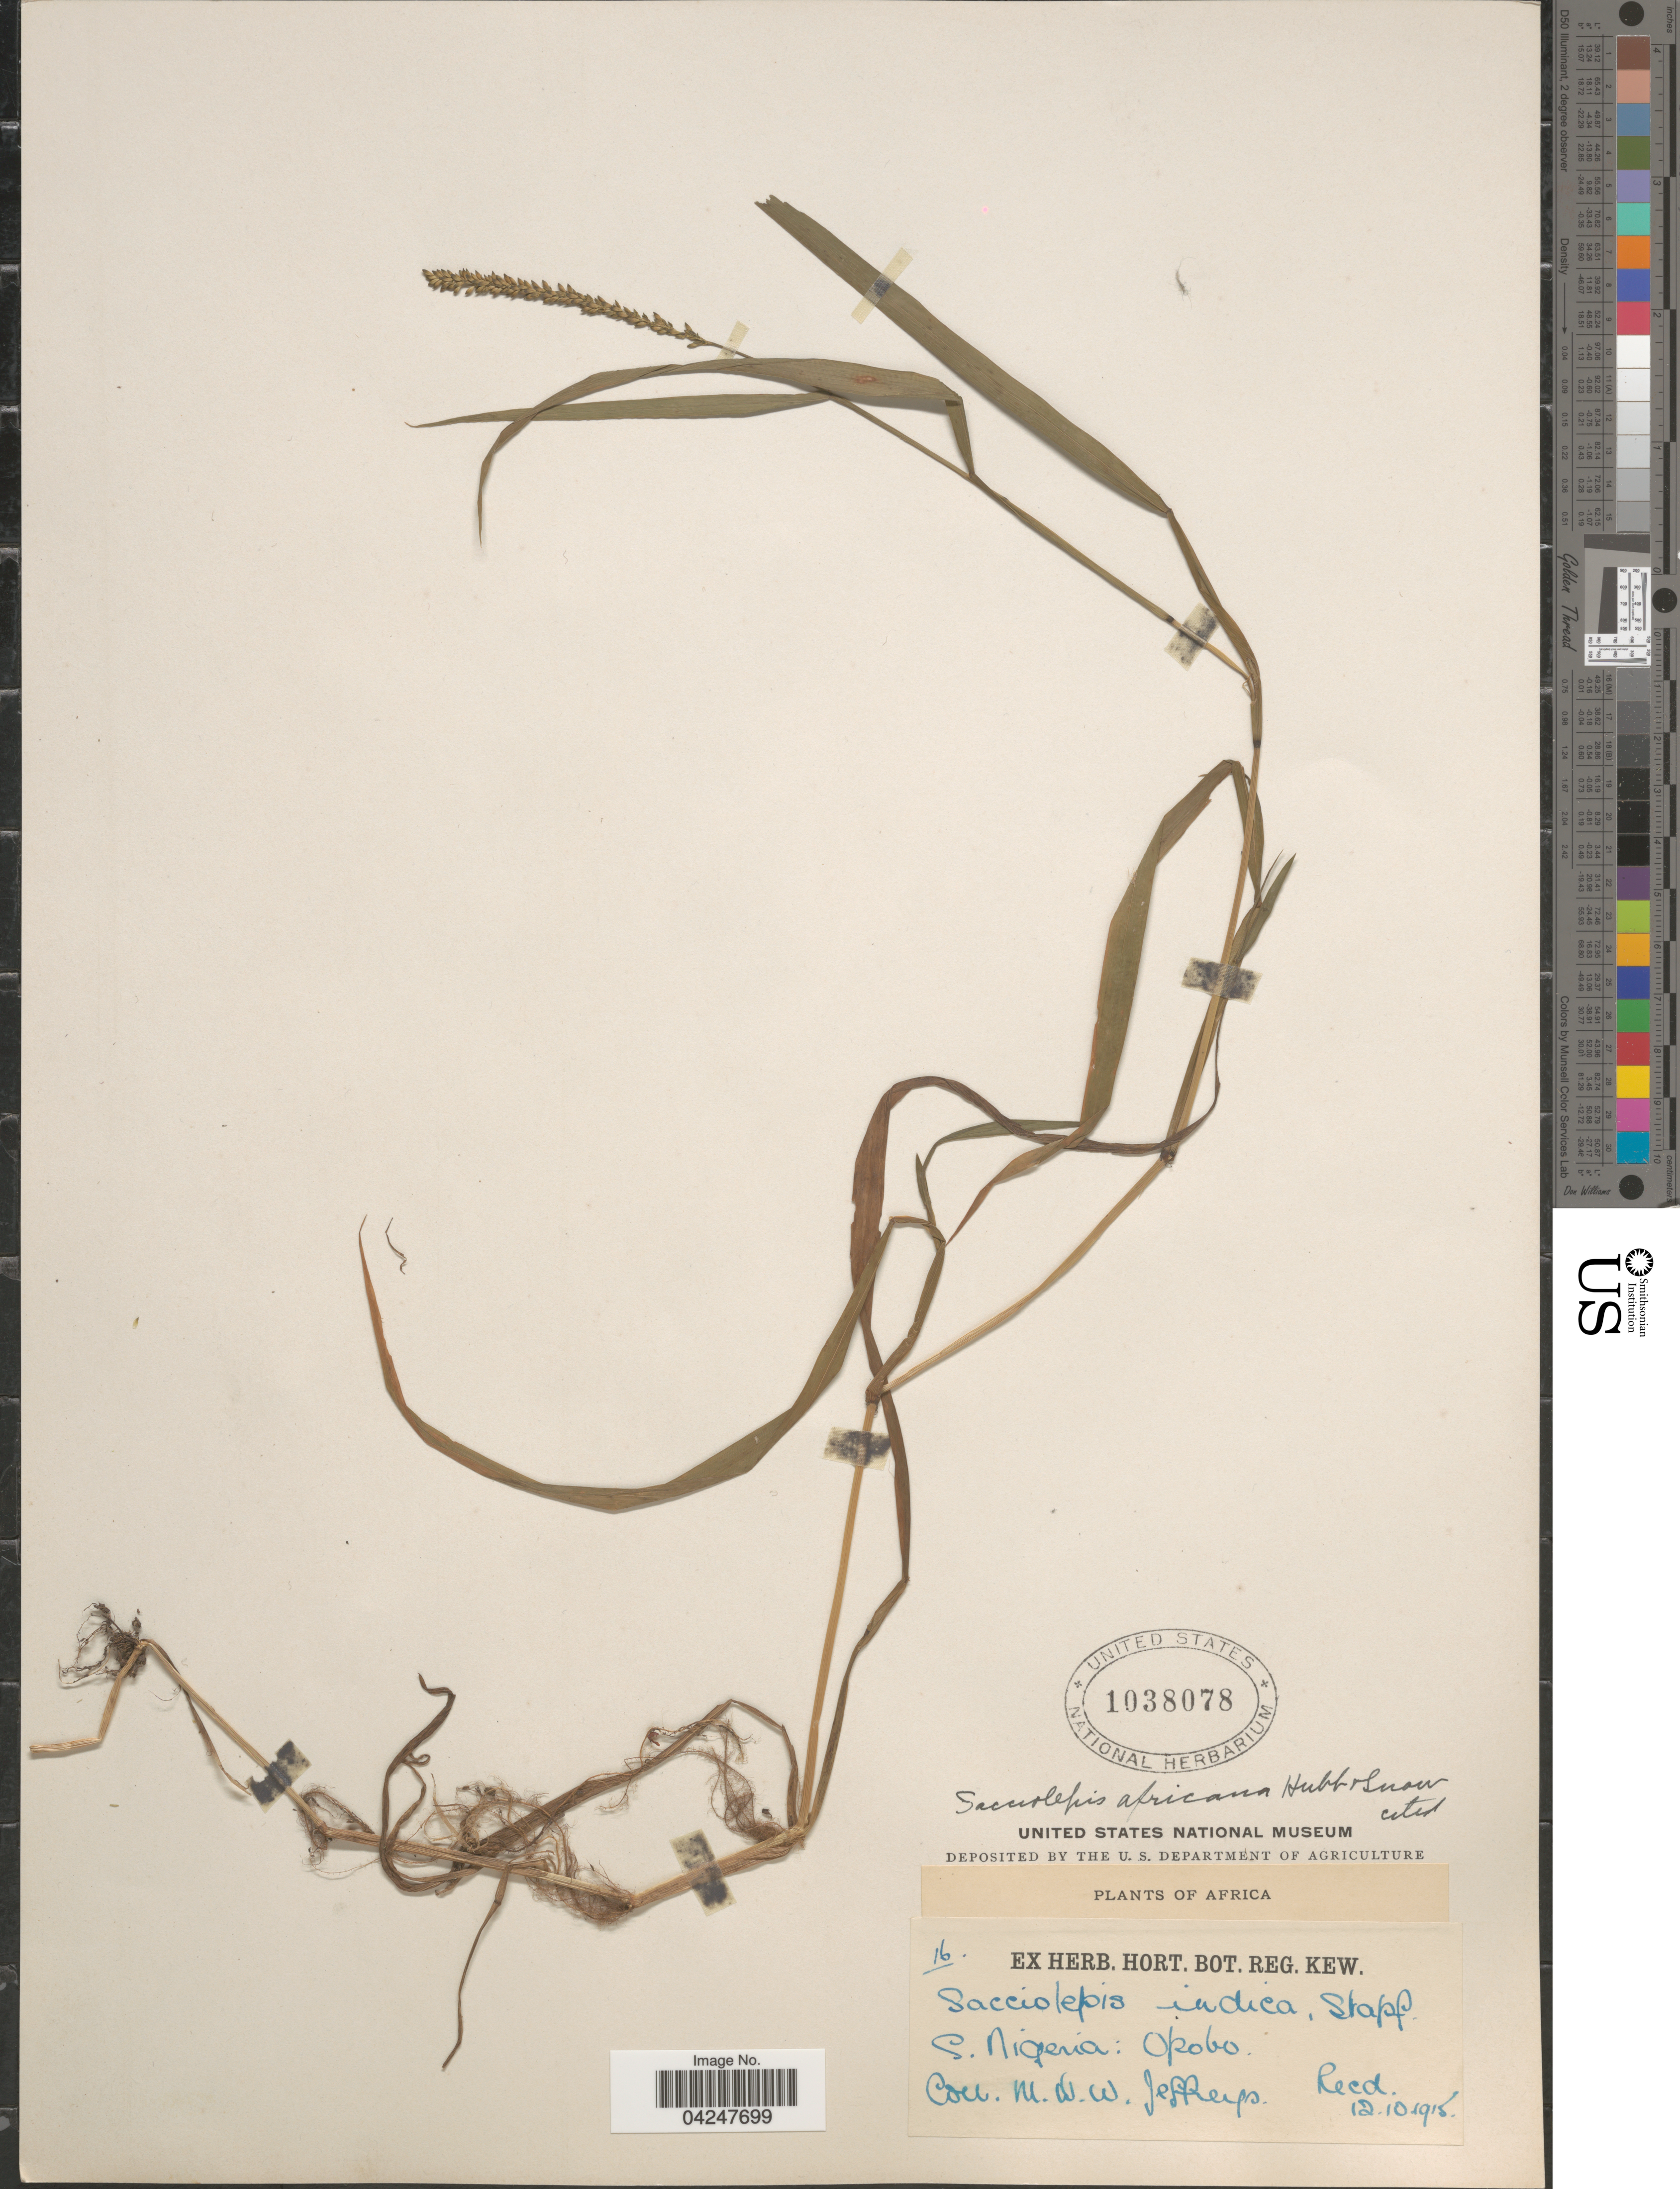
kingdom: Plantae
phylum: Tracheophyta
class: Liliopsida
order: Poales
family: Poaceae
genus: Sacciolepis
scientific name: Sacciolepis africana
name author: C. E. Hubb. & Snowden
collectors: M. Jeffreys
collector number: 16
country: Nigeria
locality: S. Nigeria: Opobo.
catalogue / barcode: US 1038078